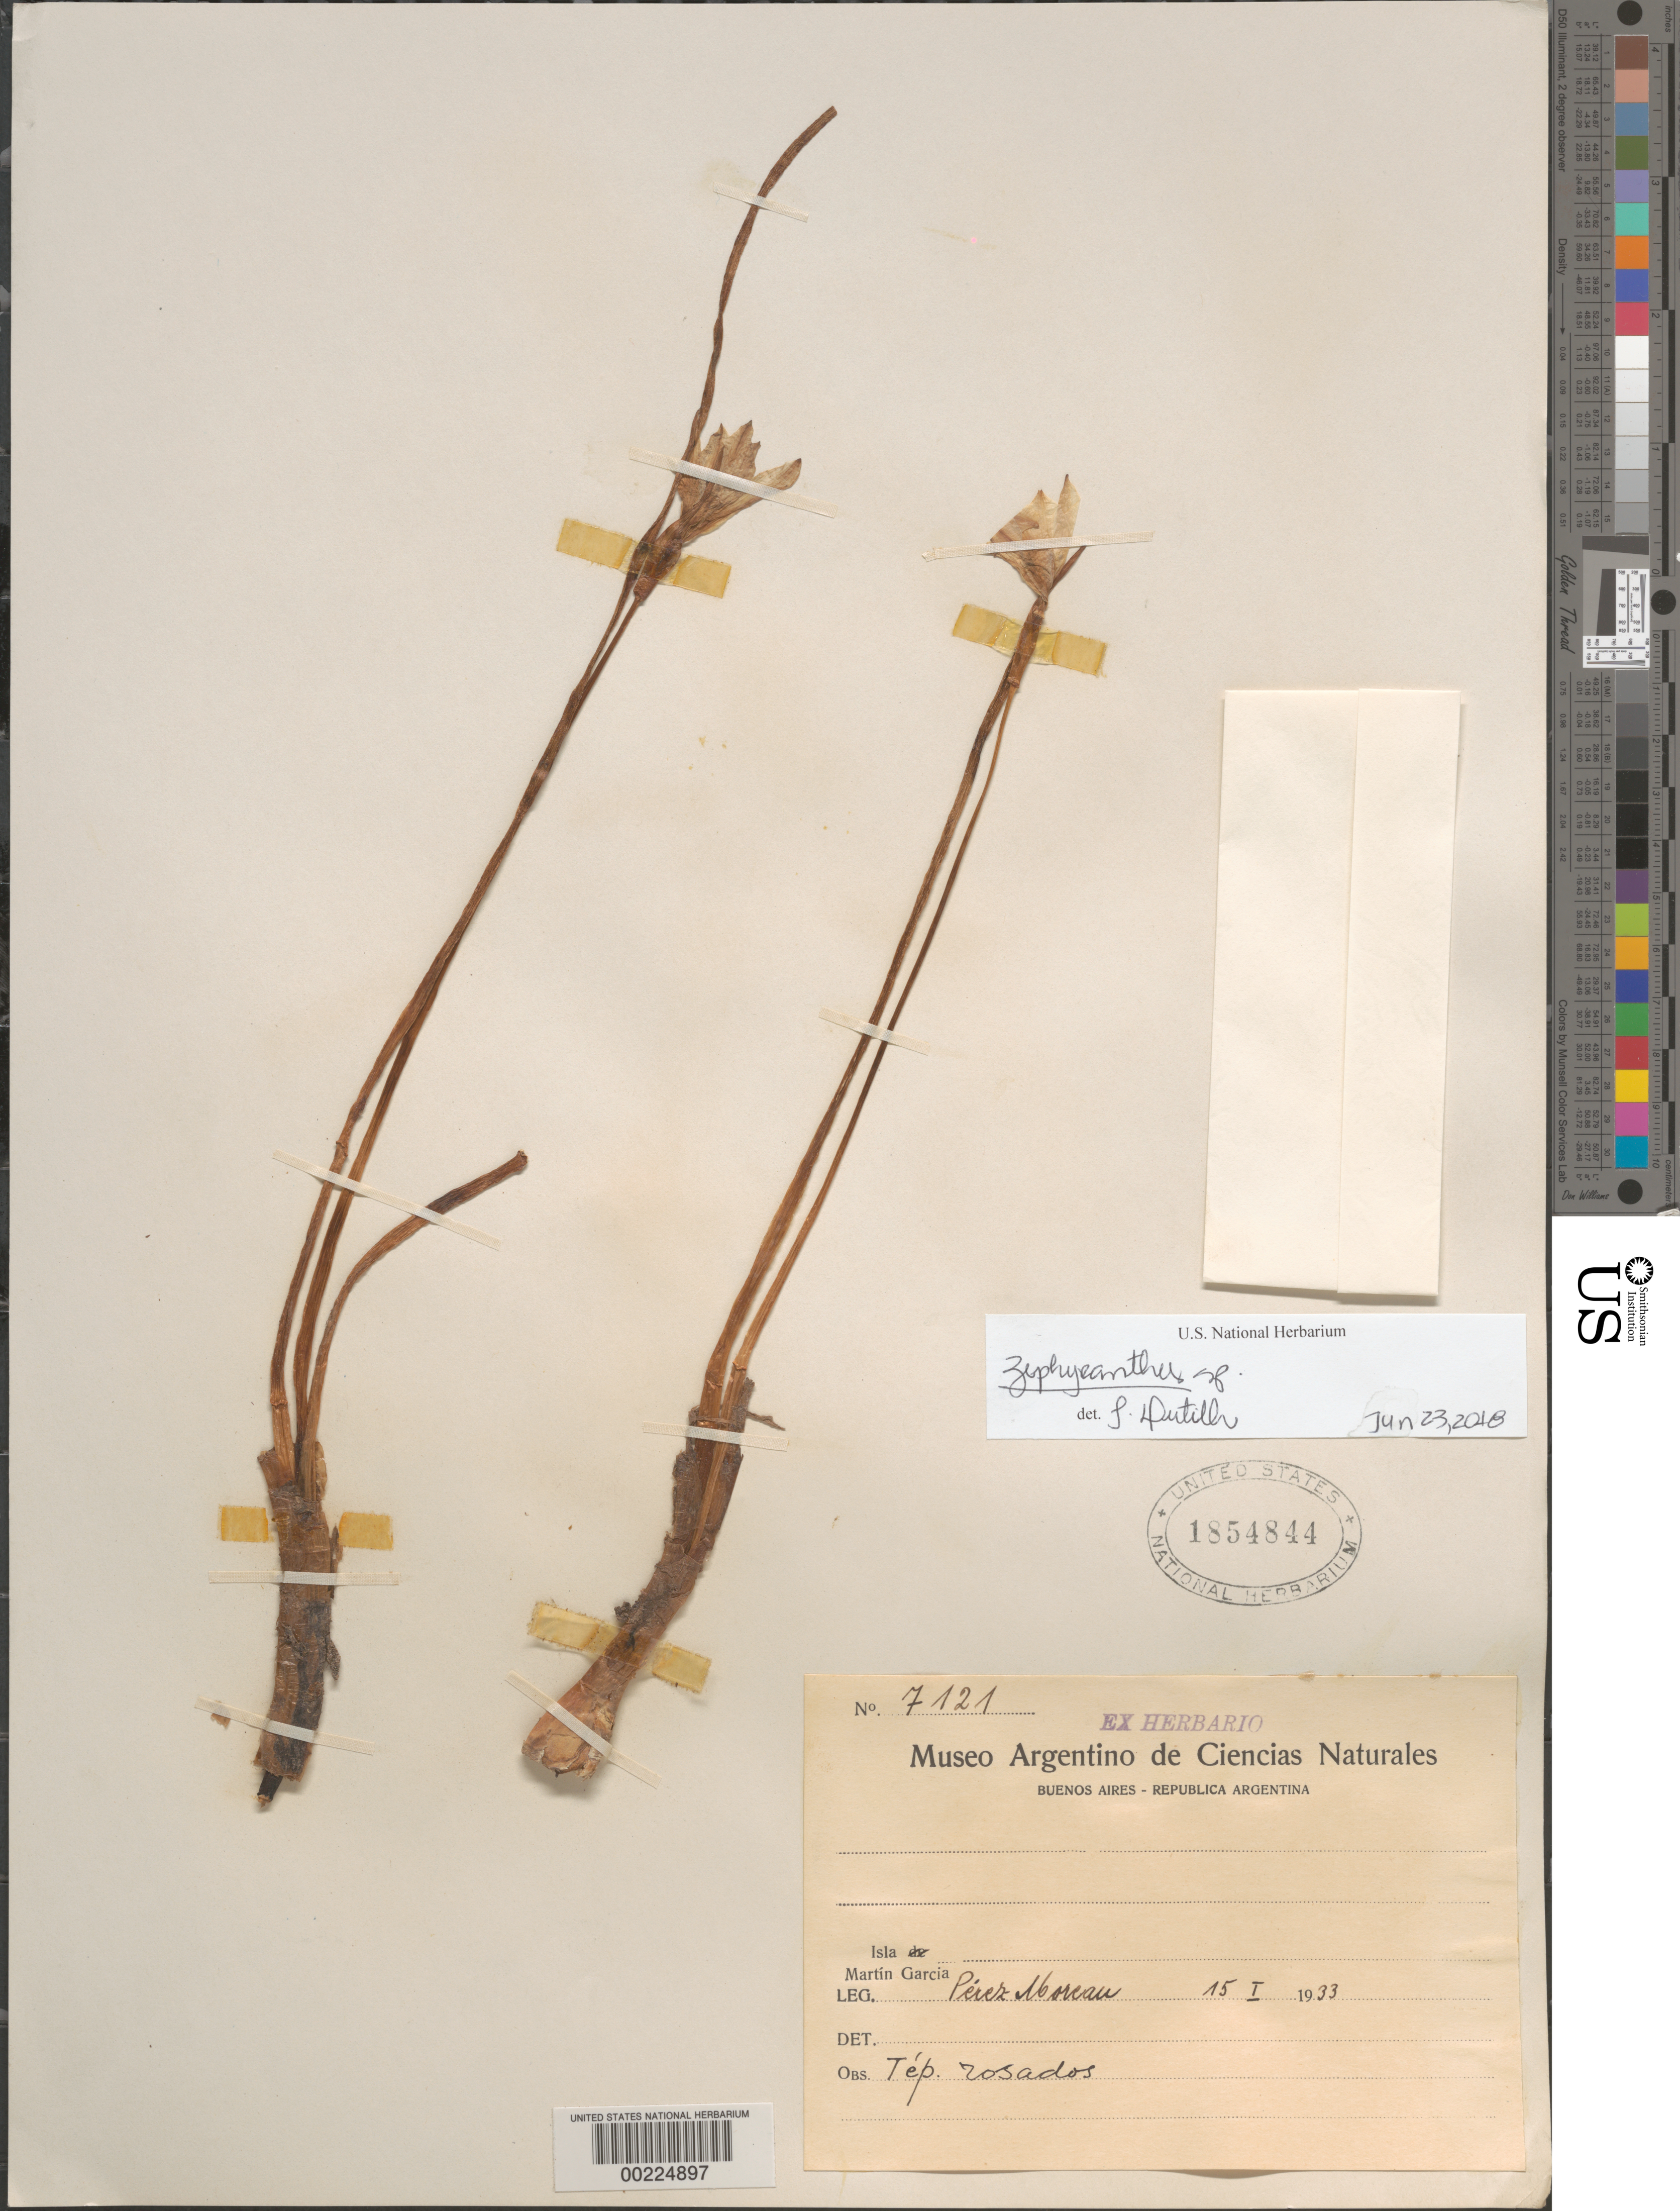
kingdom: Plantae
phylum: Tracheophyta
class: Liliopsida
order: Asparagales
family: Amaryllidaceae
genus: Zephyranthes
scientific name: Zephyranthes sp.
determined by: Dutilh, Julie H. A.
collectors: P. Moreau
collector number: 7121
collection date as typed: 15 Jan 1933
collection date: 1933-01-15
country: Argentina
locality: Isla Martin Garcia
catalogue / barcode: US 1854844